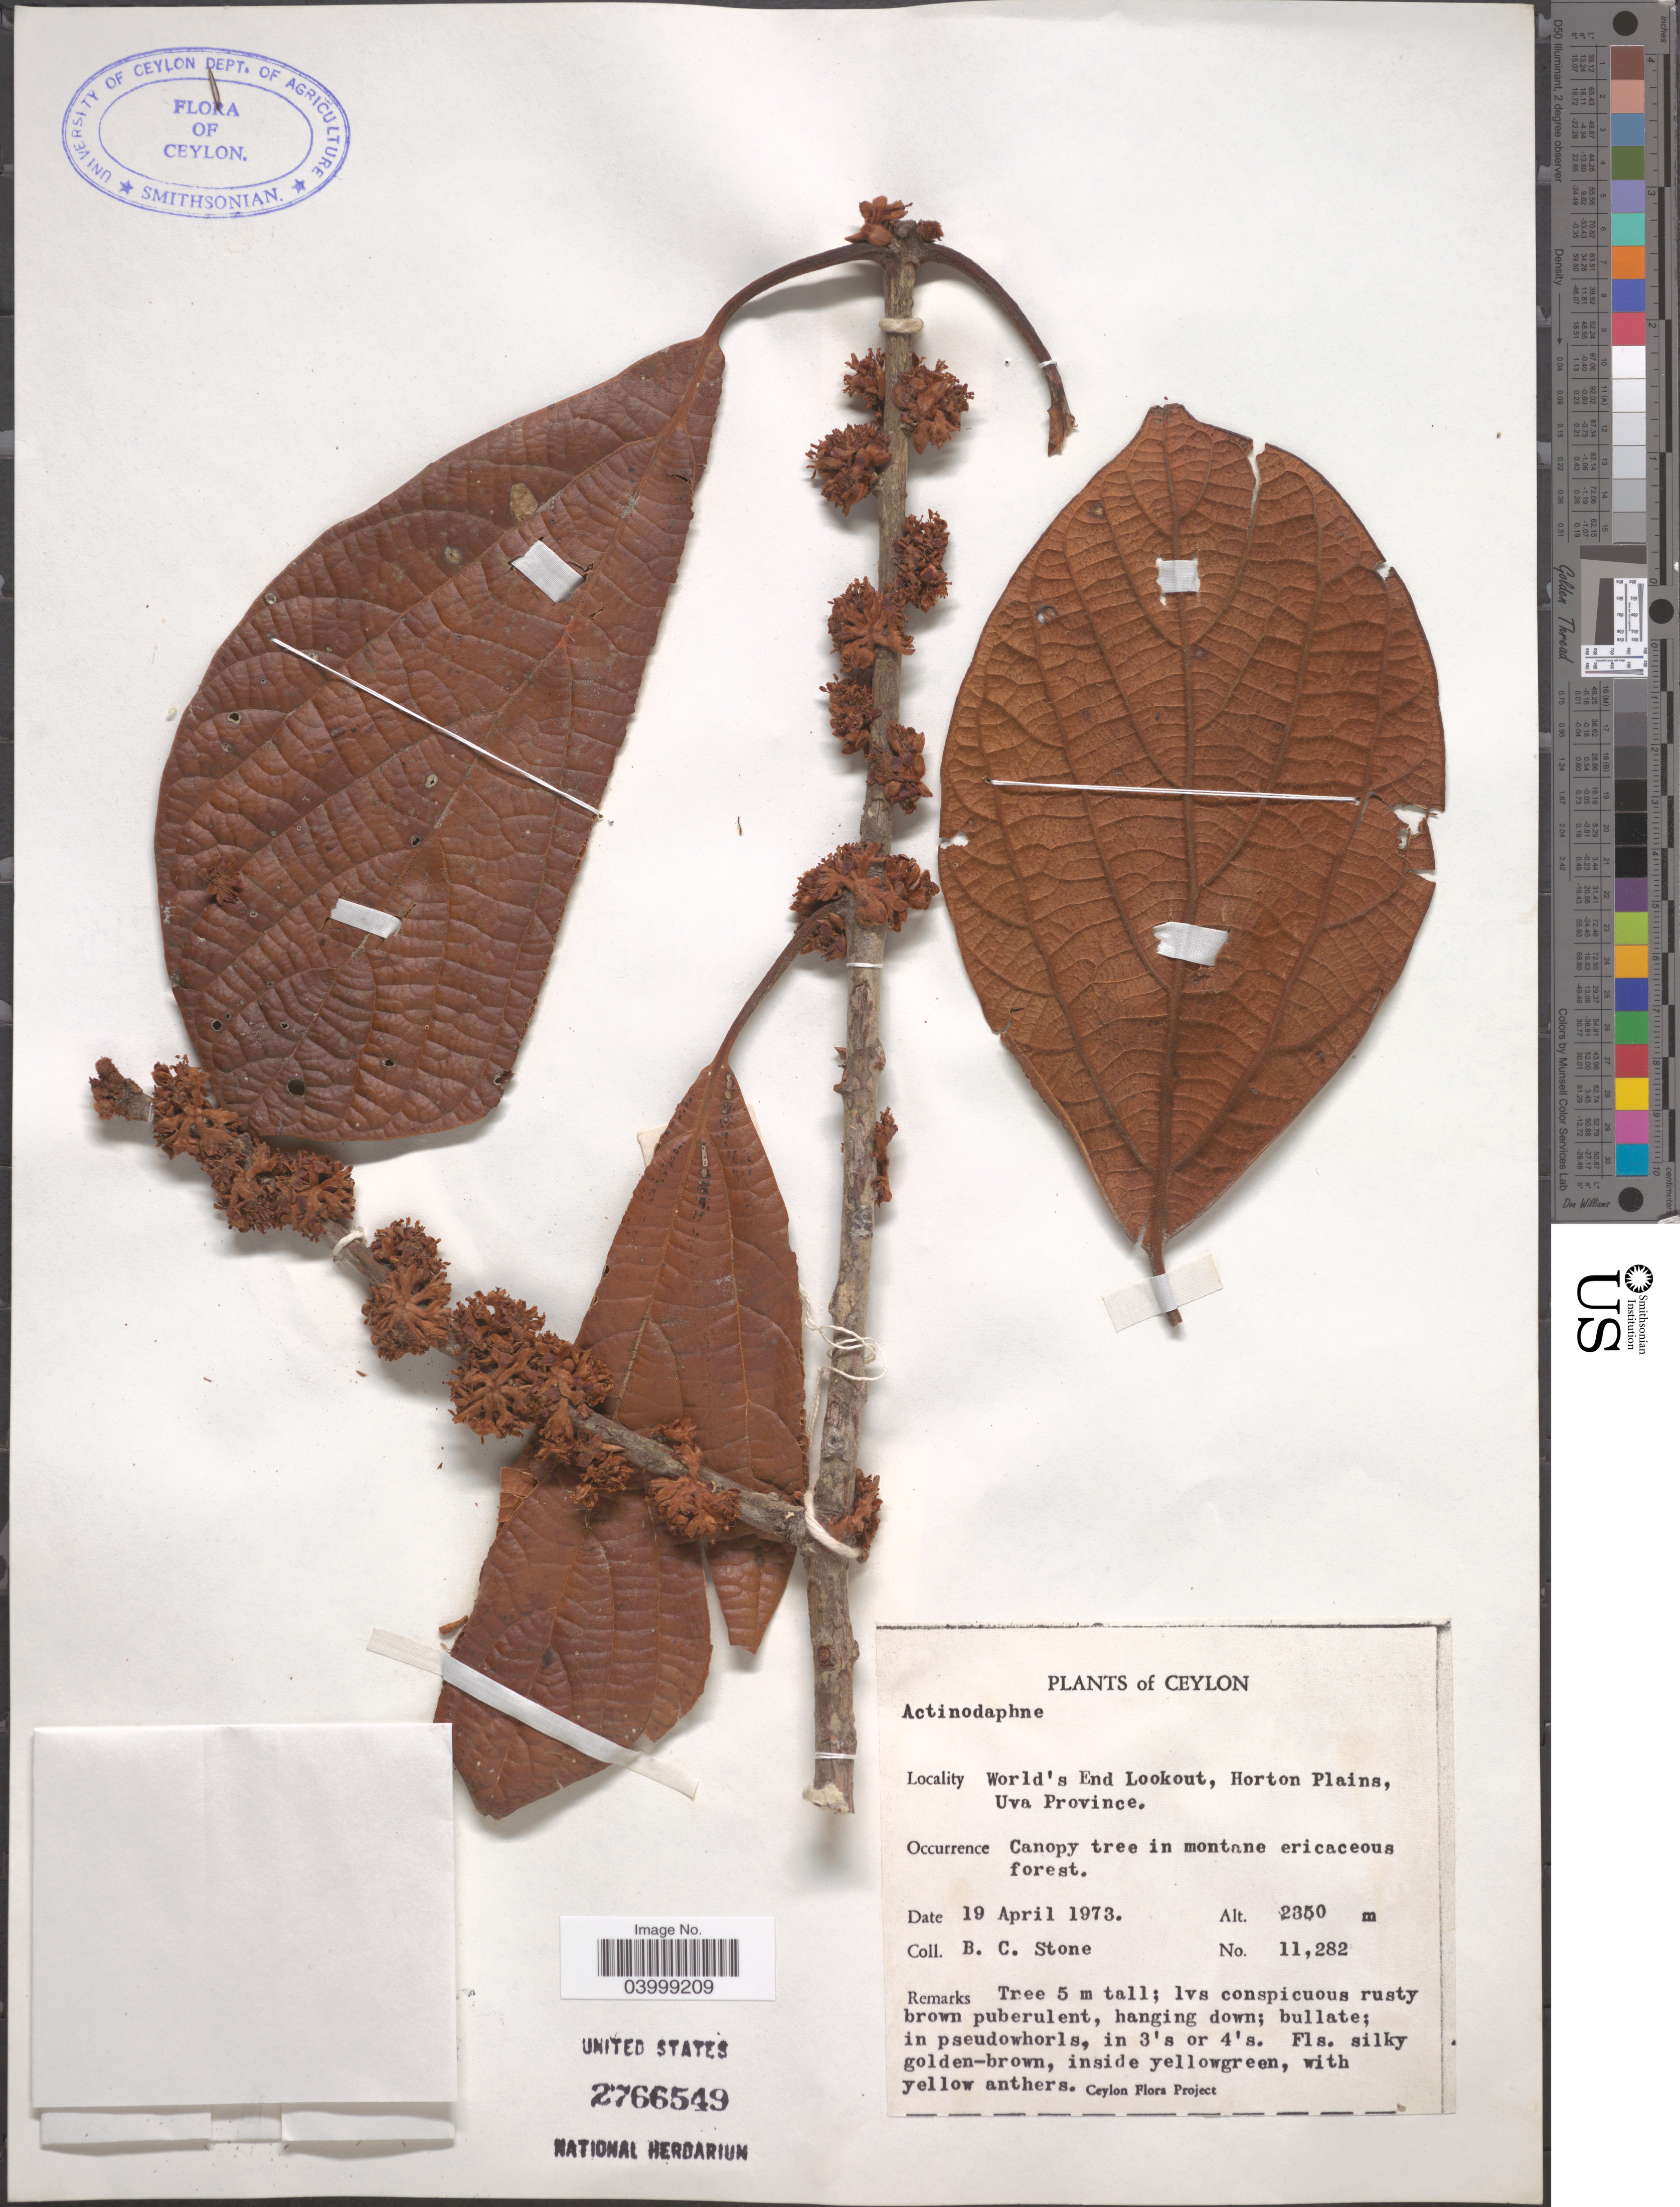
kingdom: Plantae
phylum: Tracheophyta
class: Magnoliopsida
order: Laurales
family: Lauraceae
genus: Actinodaphne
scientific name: Actinodaphne speciosa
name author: Nees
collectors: B. C. Stone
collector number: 11282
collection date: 1973-04-19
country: Sri Lanka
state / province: Uva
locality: Ceylon. World's End Lookout, Horton Plains.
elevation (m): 2350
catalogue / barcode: US 2766549